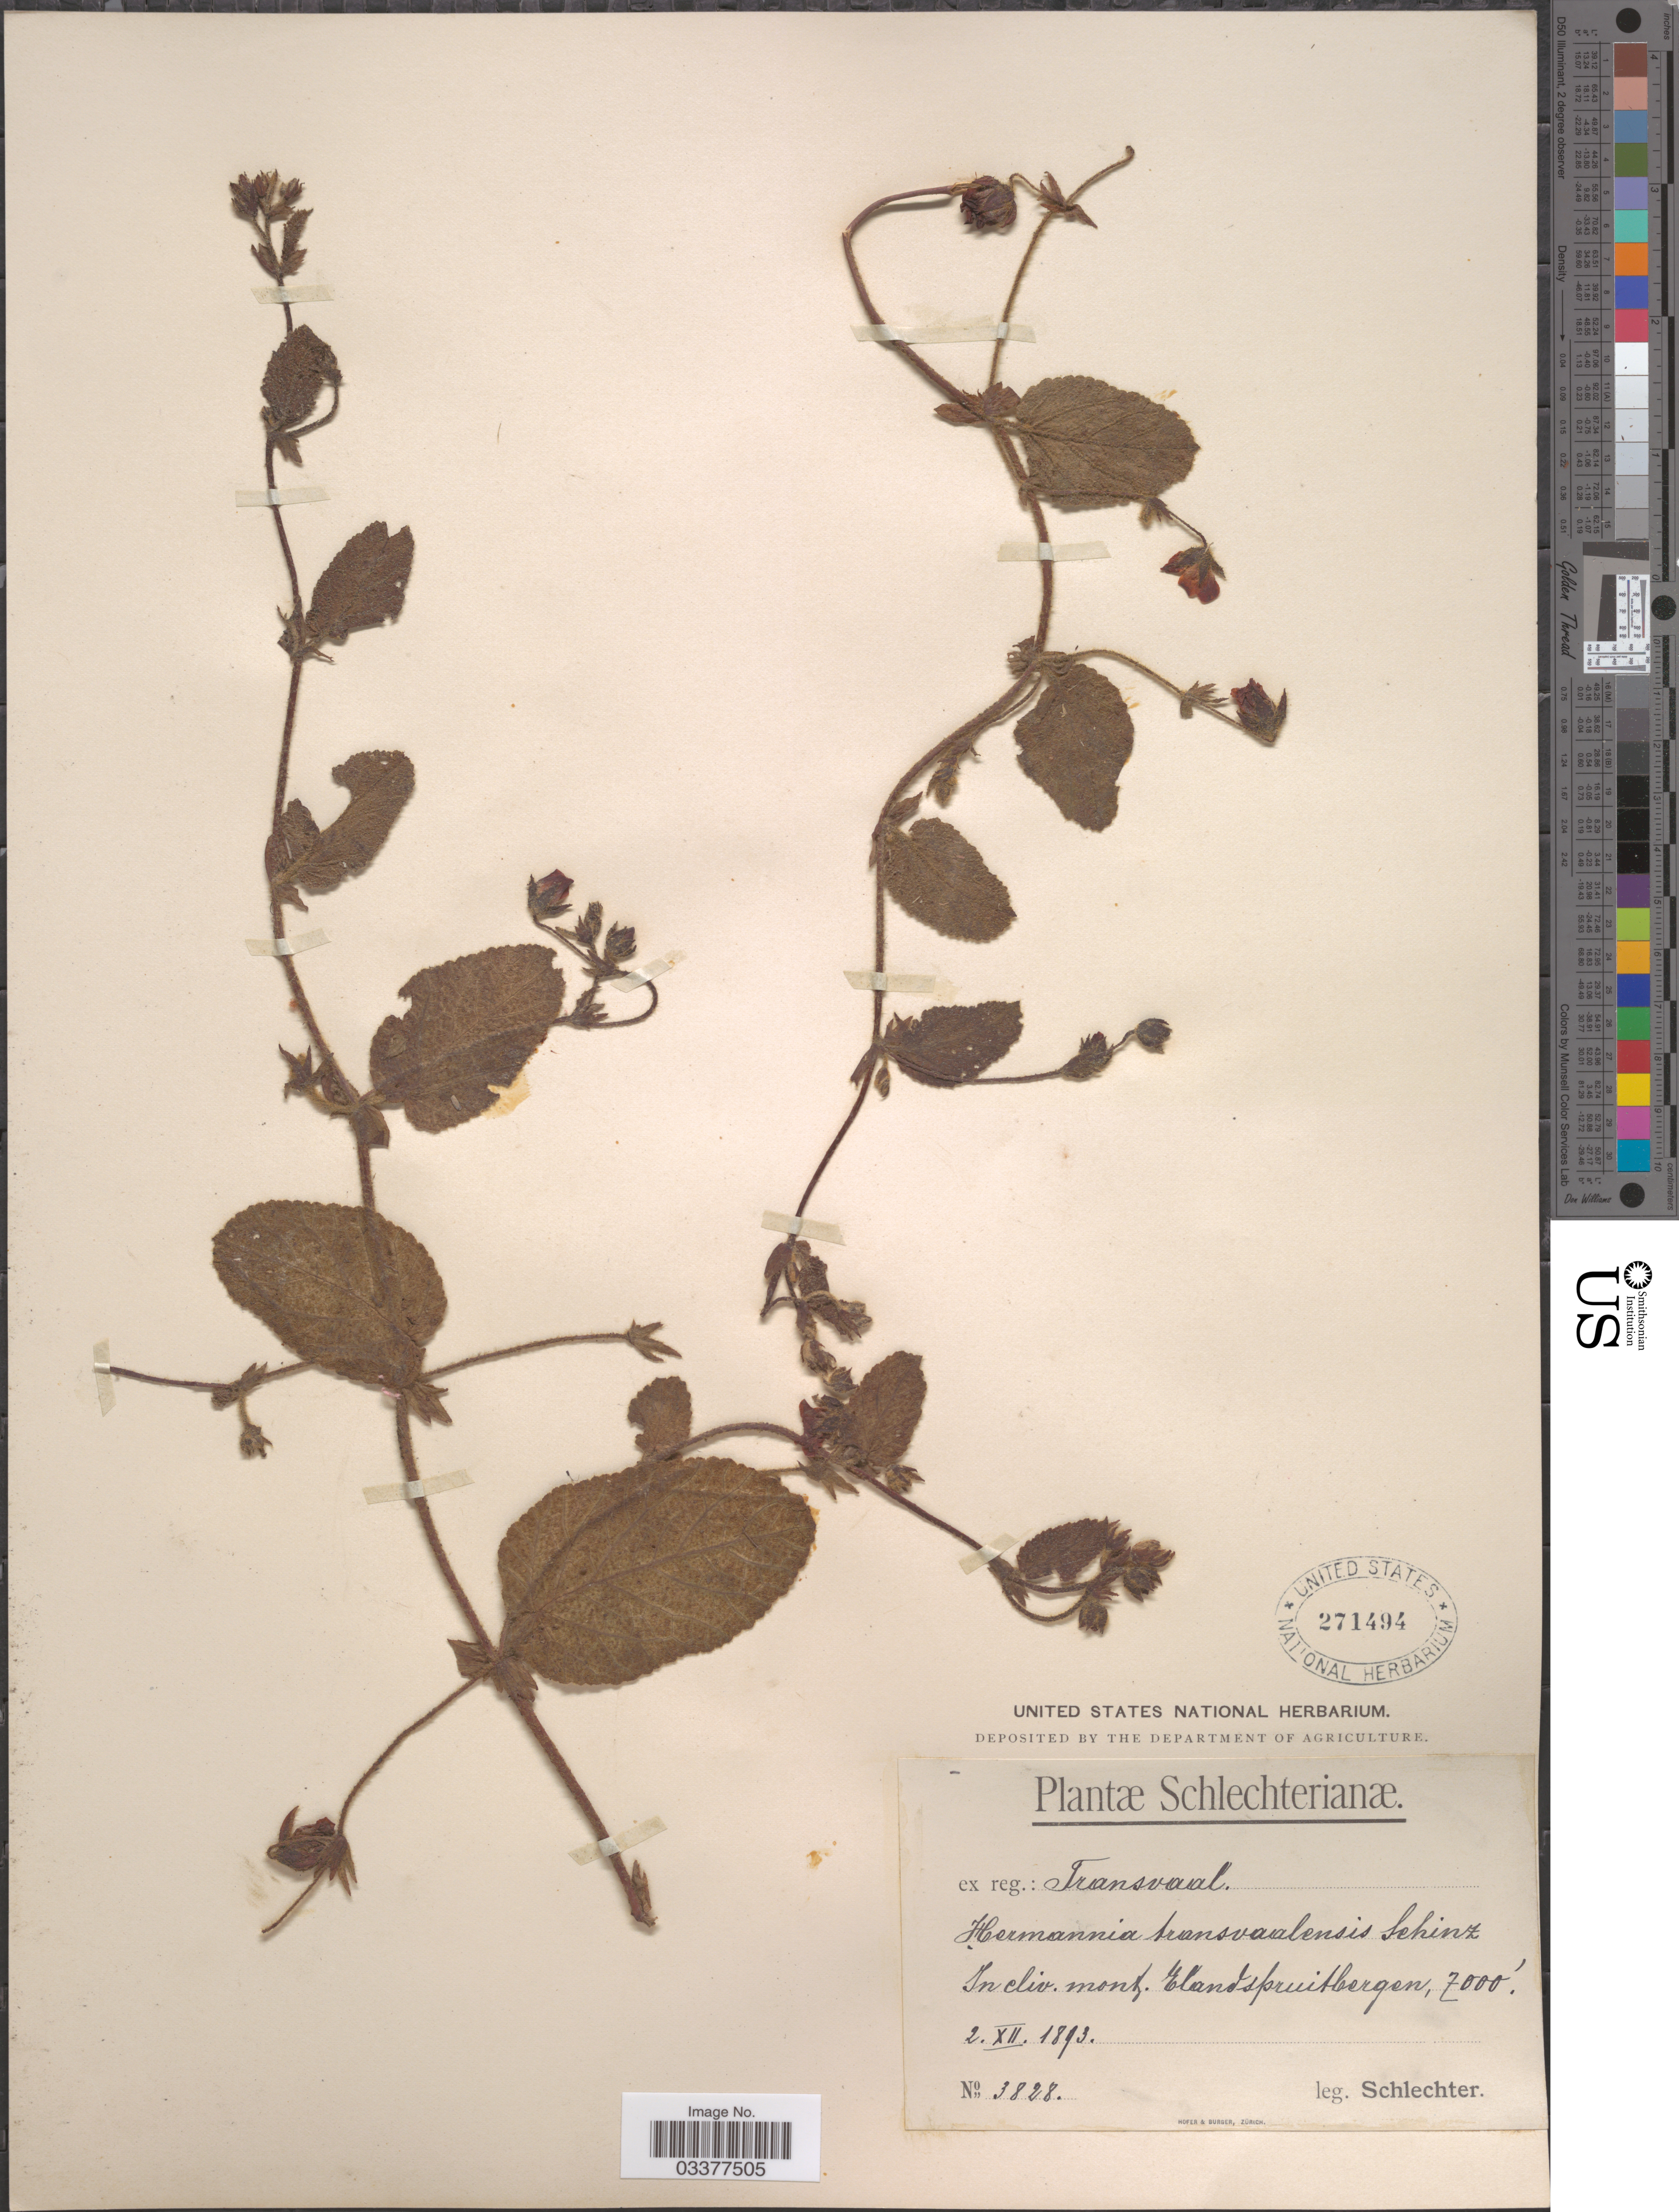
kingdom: Plantae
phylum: Tracheophyta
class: Magnoliopsida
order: Malvales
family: Malvaceae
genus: Hermannia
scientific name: Hermannia transvaalensis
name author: Schinz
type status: Isotype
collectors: Schlechter, --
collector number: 3828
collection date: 1893-12-02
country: South Africa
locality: Ex reg.: Transvaal. In cliv. monts. Elandspruitbergen.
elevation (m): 2134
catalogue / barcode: US 271494